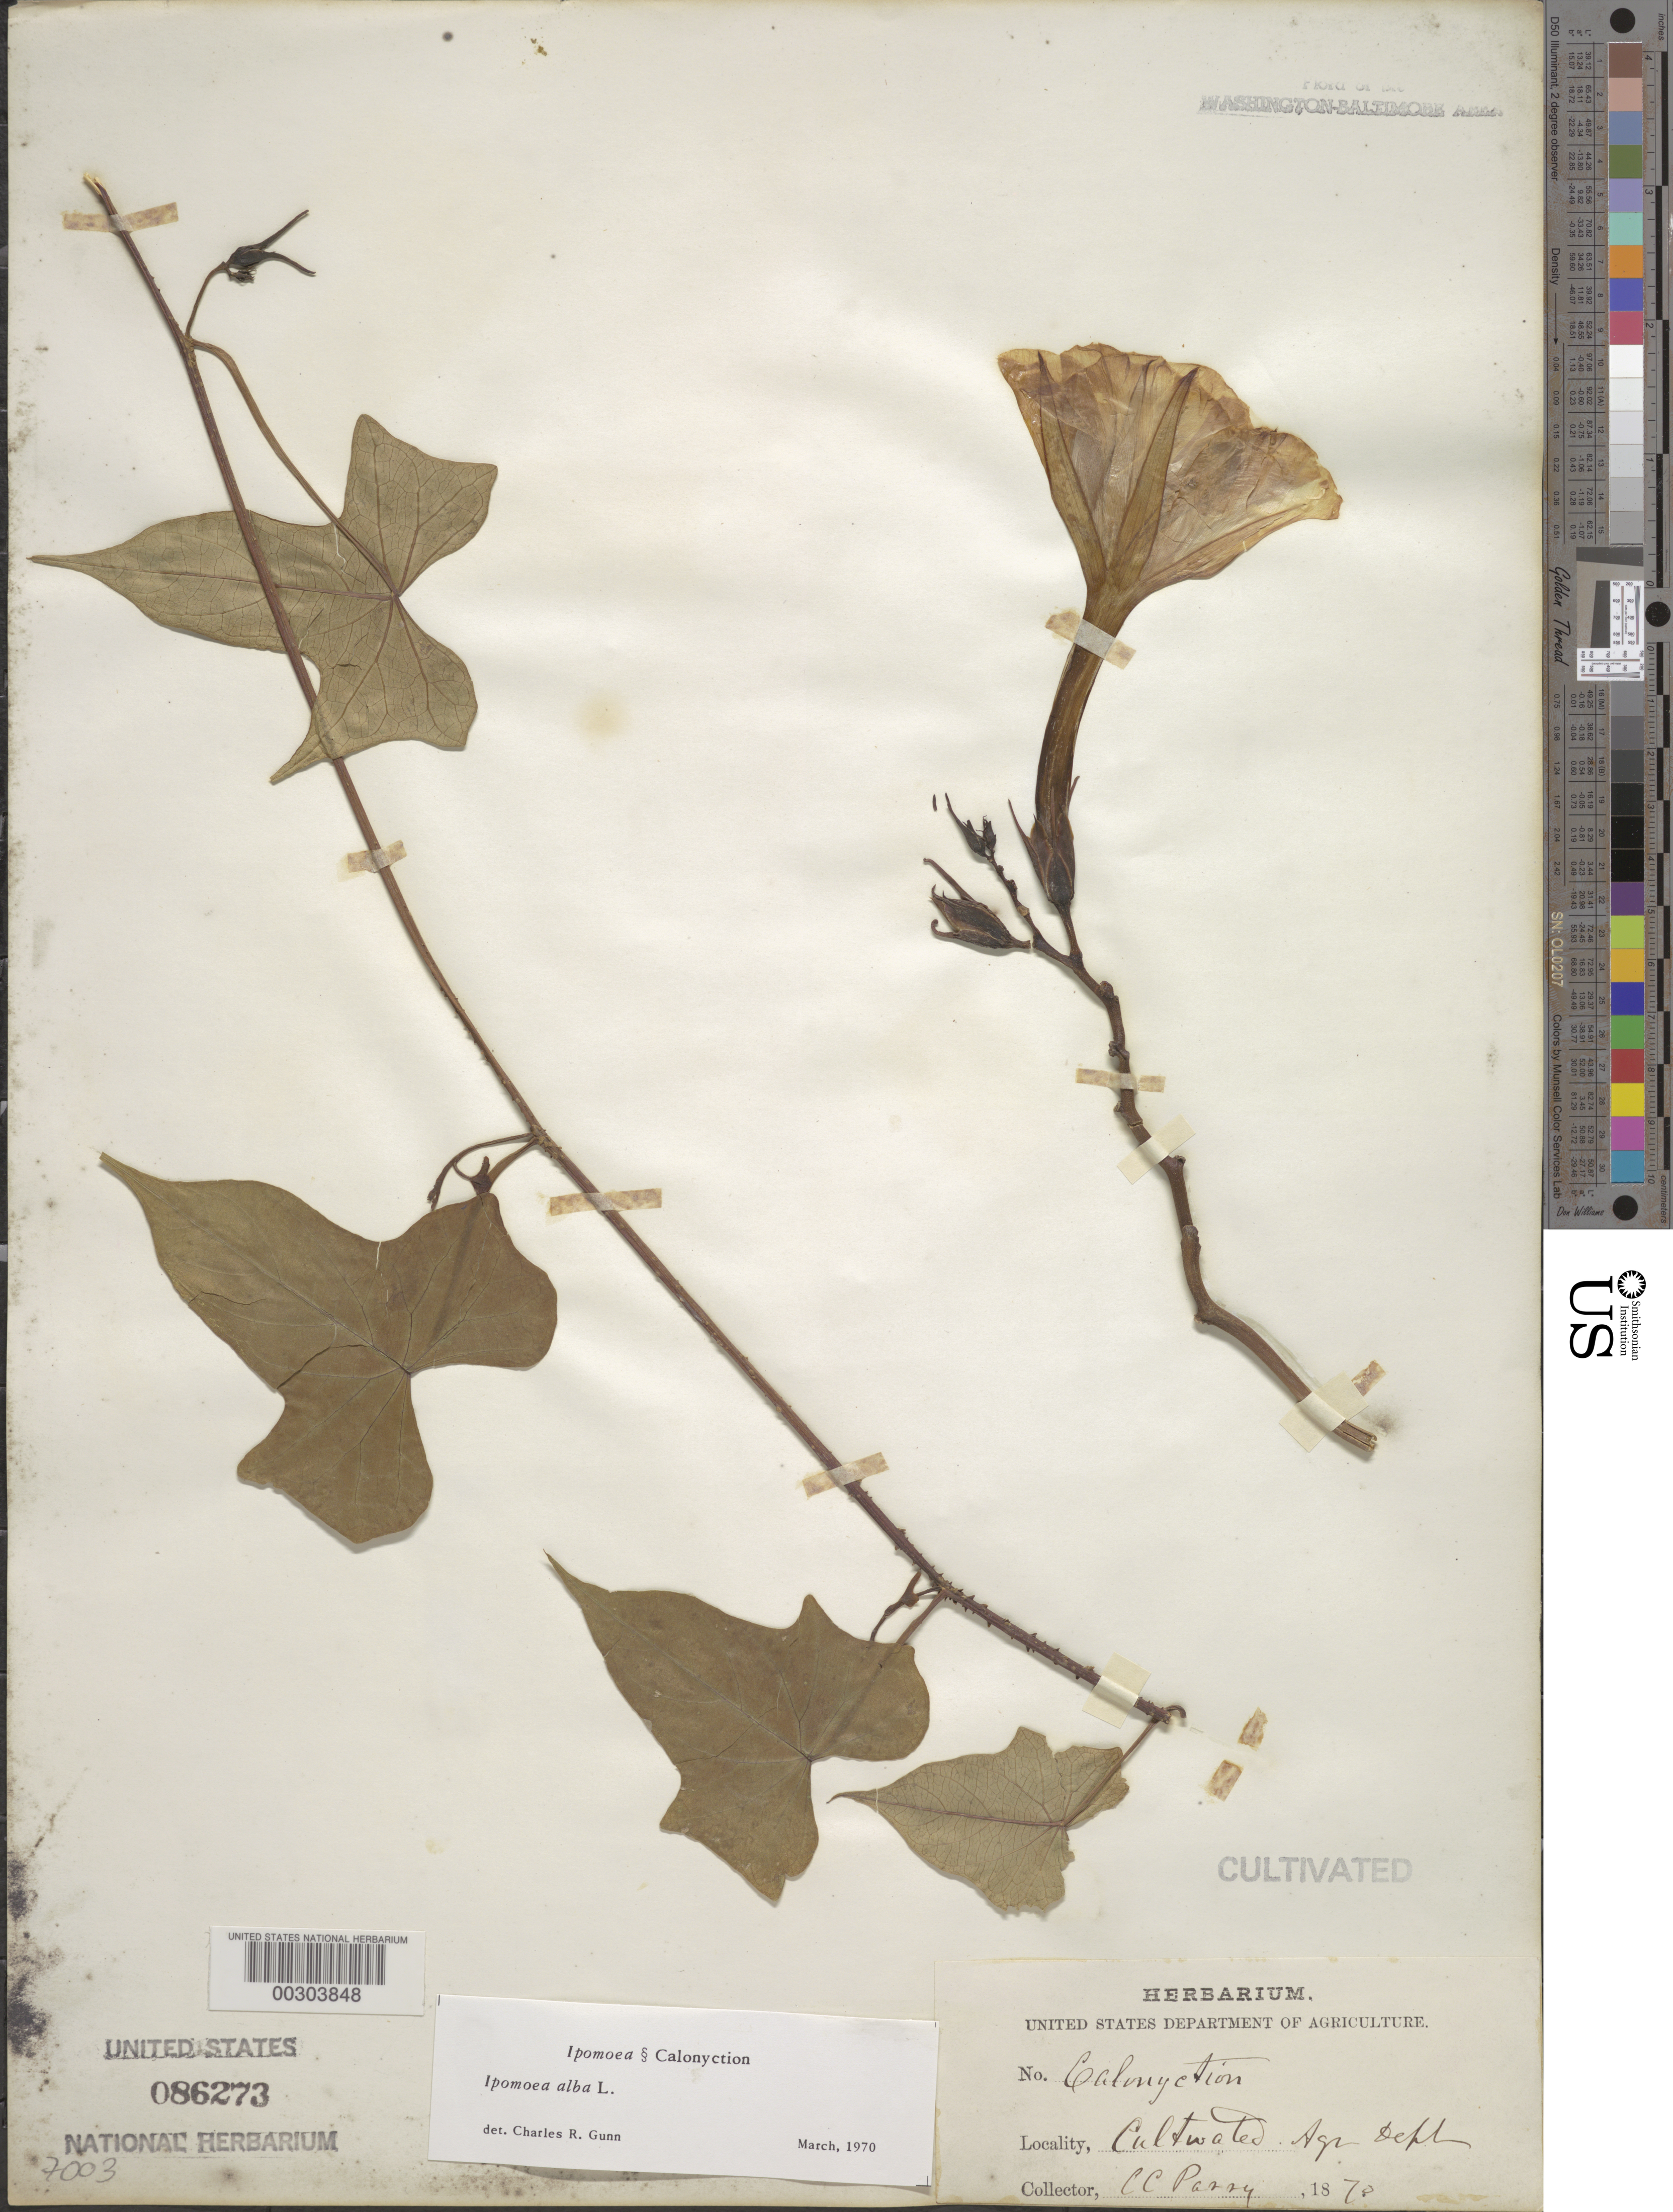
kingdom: Plantae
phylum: Tracheophyta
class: Magnoliopsida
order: Solanales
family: Convolvulaceae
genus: Ipomoea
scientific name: Ipomoea alba L.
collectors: C. C. Parry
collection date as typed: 1870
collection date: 1870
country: United States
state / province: District of Columbia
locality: Department of Agriculture grounds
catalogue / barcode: US 86273